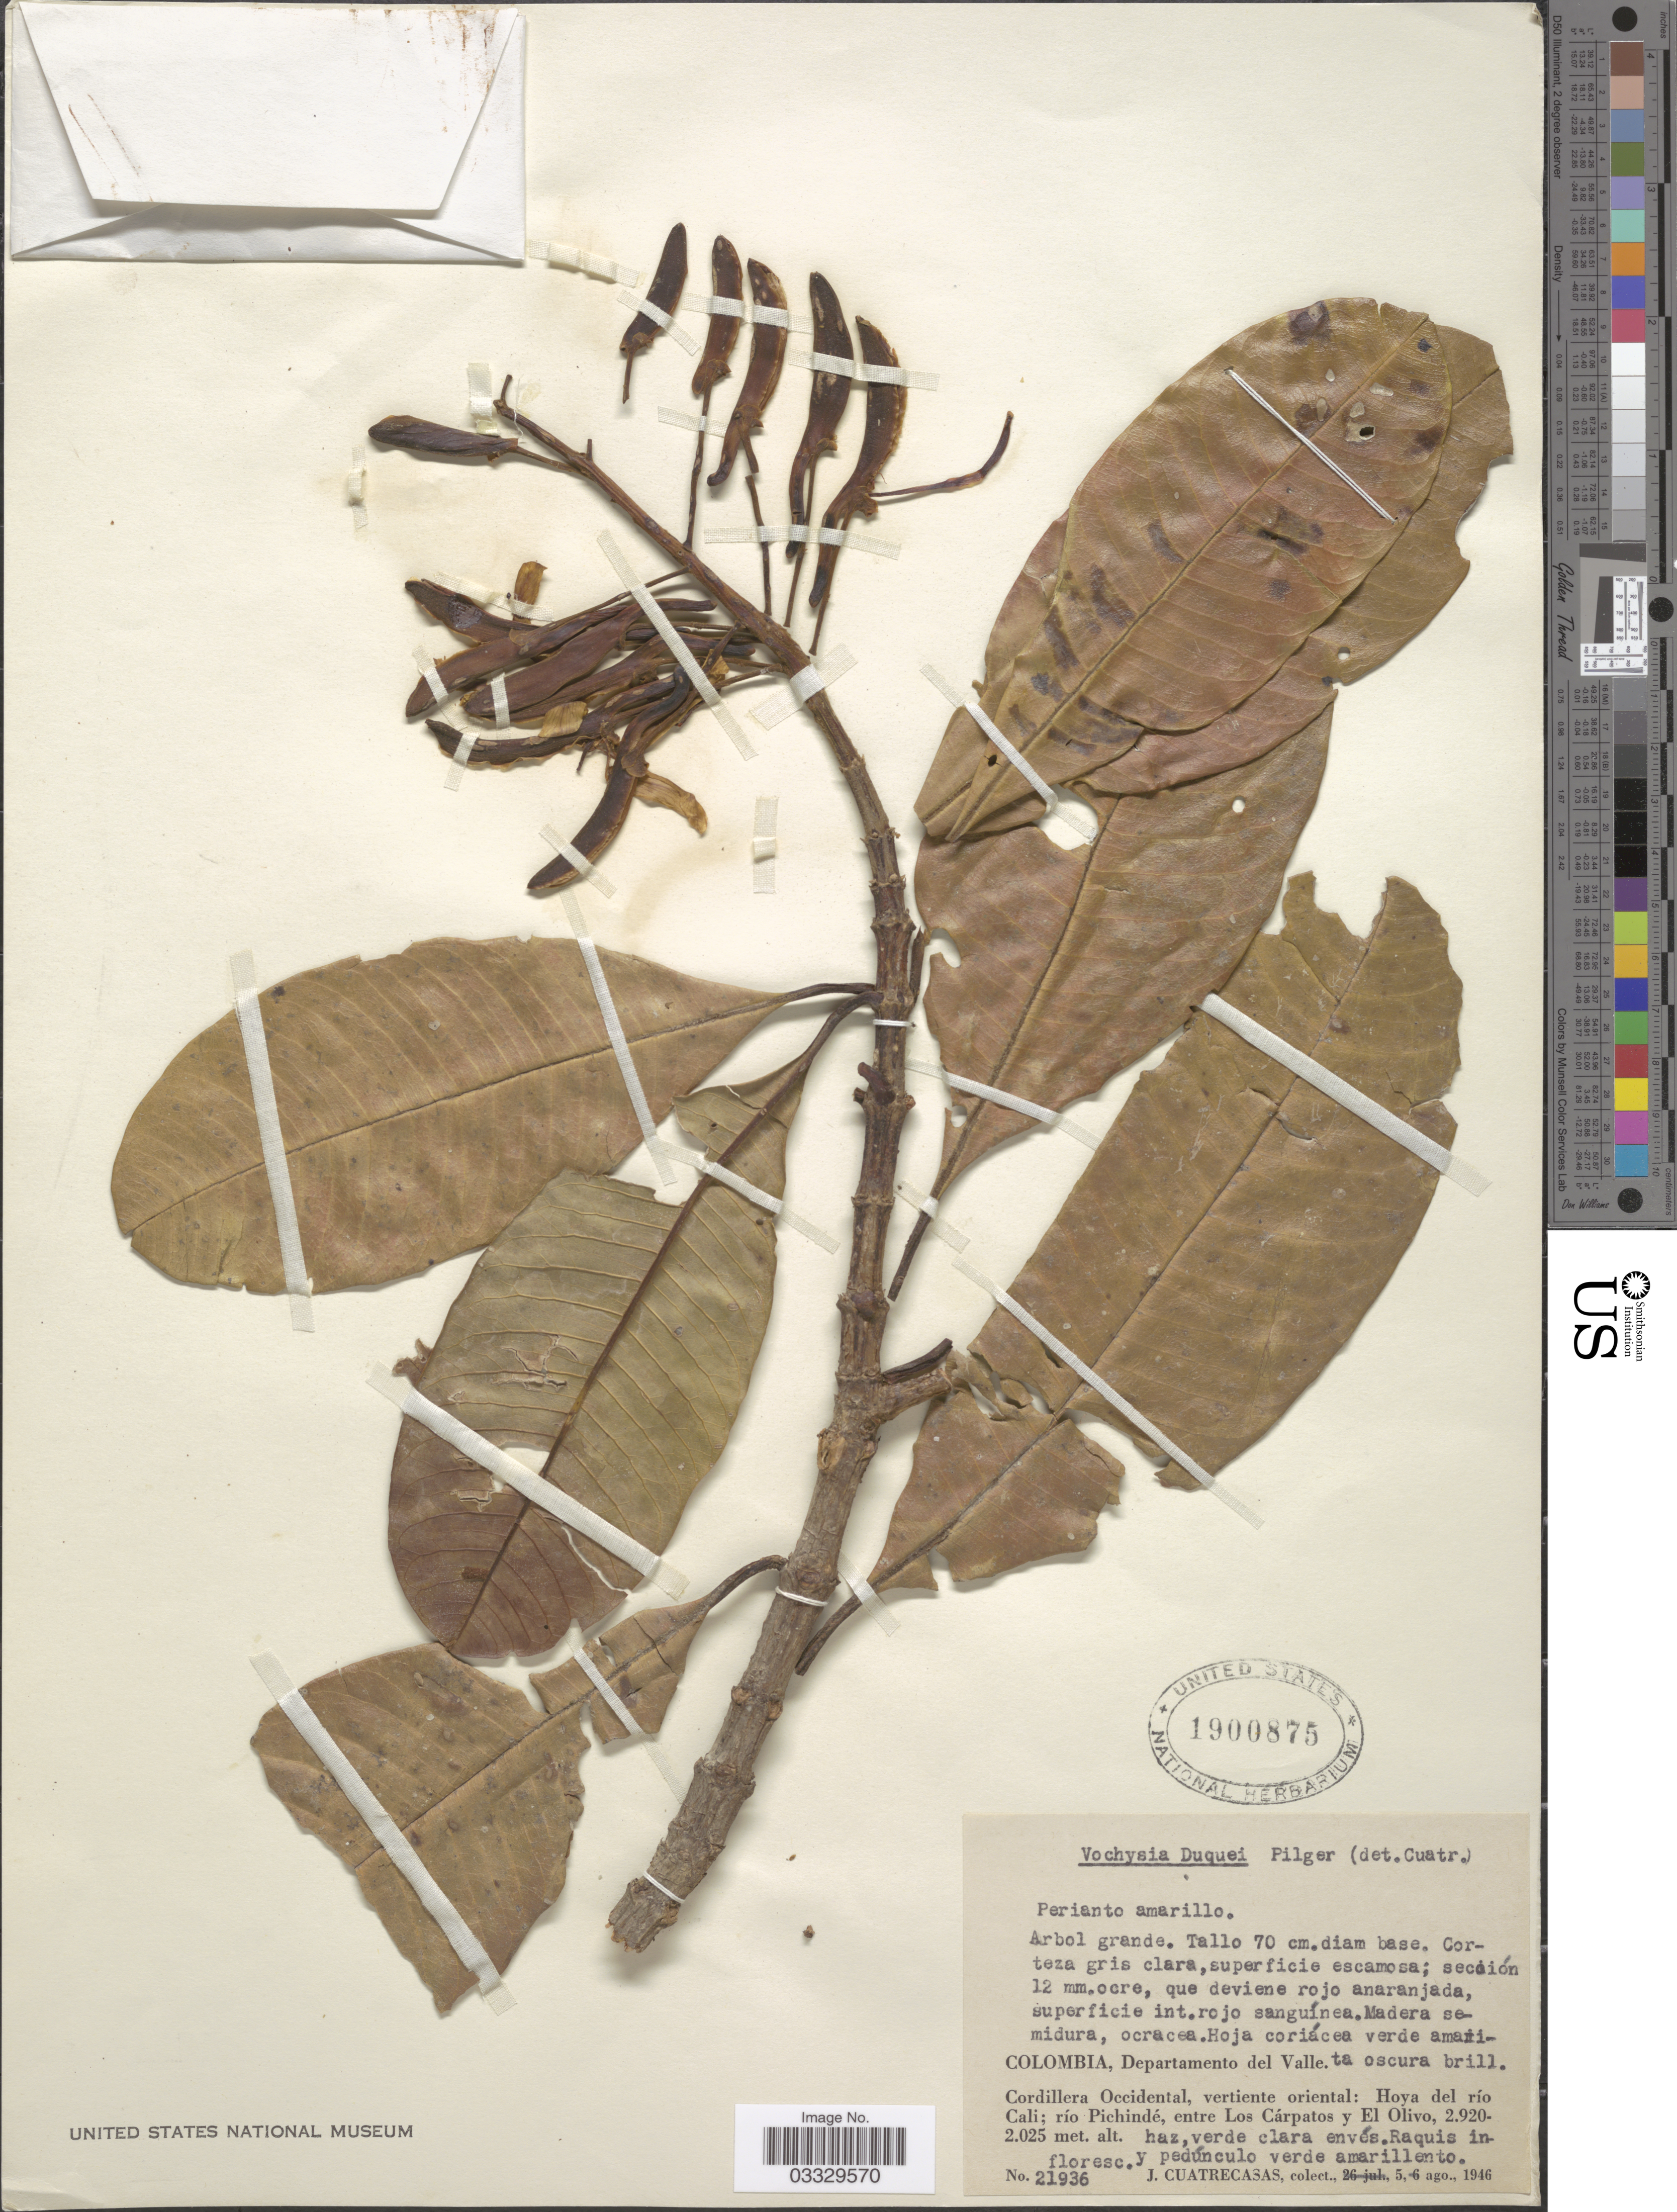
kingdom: Plantae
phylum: Tracheophyta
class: Magnoliopsida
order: Myrtales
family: Vochysiaceae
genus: Vochysia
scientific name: Vochysia duquei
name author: Pilg. in Burret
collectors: J. Cuatrecasas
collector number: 21936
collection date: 1946-08-05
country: Colombia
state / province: Valle del Cauca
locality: Departamento del Valle. Cordillera Occidental, vertiente oriental; Hoya del río Cali; río Pichindé, entre Los Cárpatos y El Olivo.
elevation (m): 2025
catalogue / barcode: US 1900875